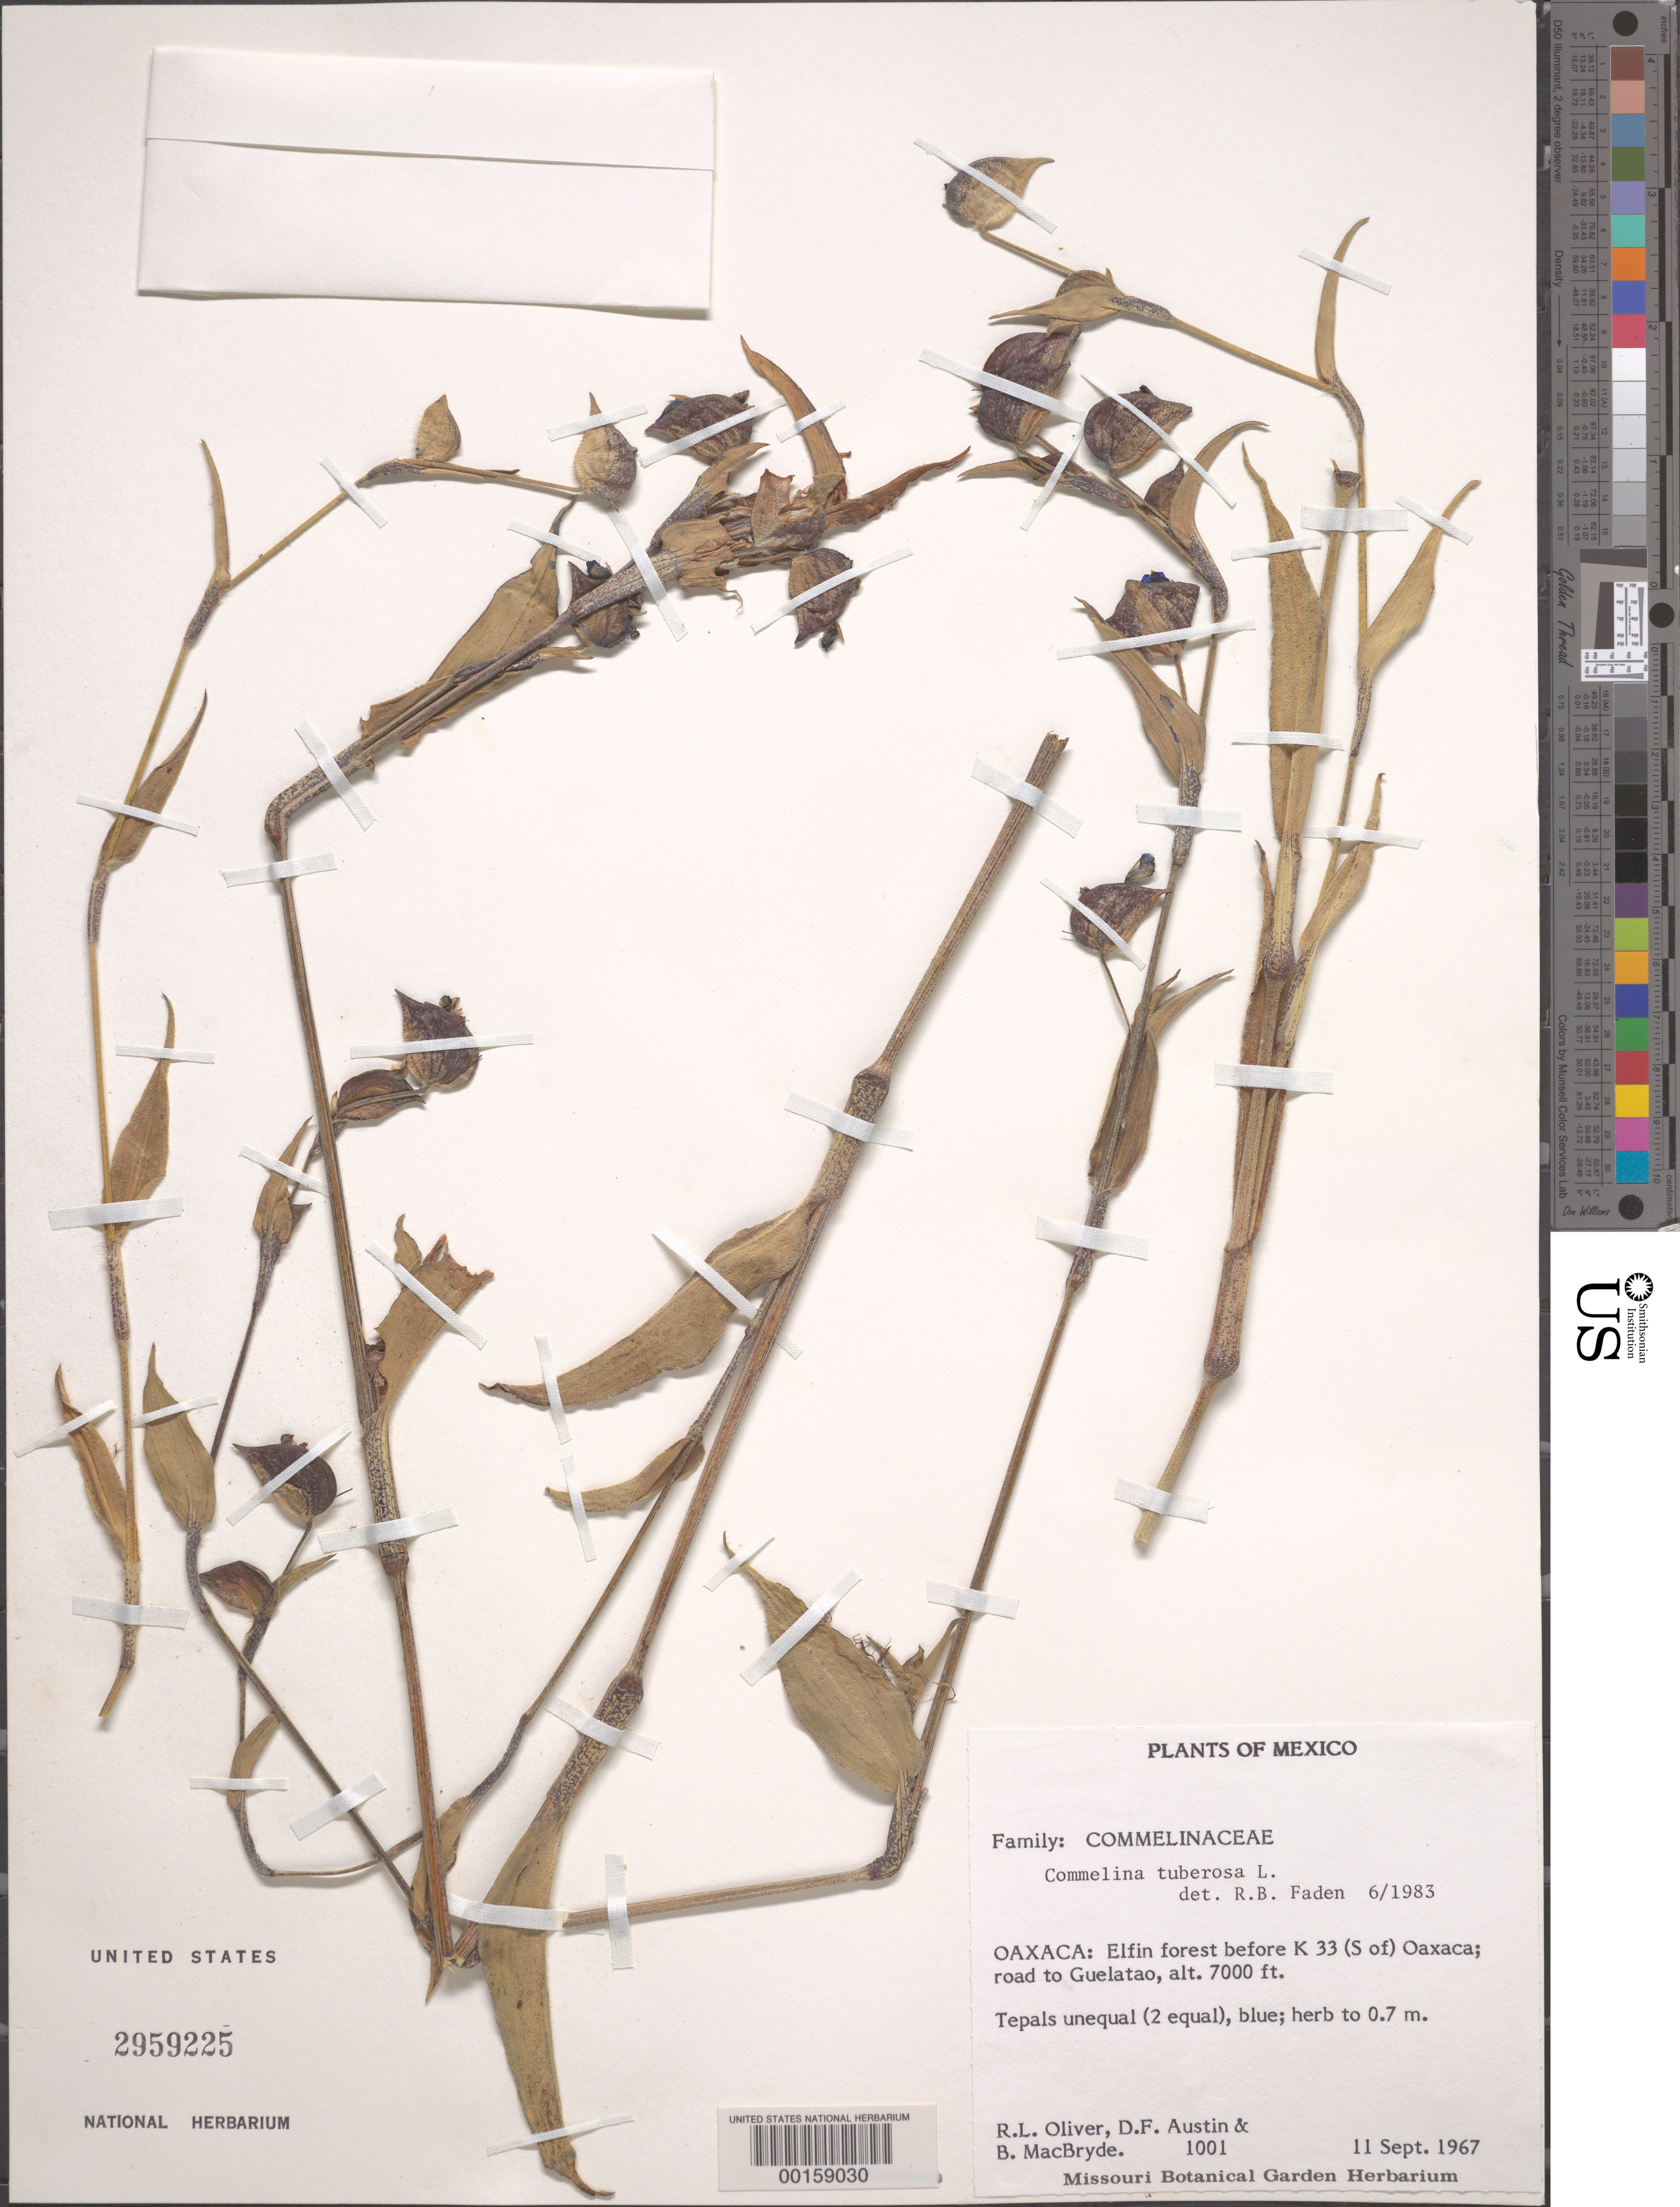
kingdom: Plantae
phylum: Tracheophyta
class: Liliopsida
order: Commelinales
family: Commelinaceae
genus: Commelina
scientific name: Commelina tuberosa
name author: L.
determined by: Faden, Robert B., (US), Smithsonian Institution - National Museum of Natural History (UNITED STATES)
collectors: R. L. Oliver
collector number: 1001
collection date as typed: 11 Sep 1967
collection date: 1967-09-11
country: Mexico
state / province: Oaxaca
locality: Guelatao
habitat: Elfin forest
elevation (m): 2135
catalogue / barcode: US 2959225